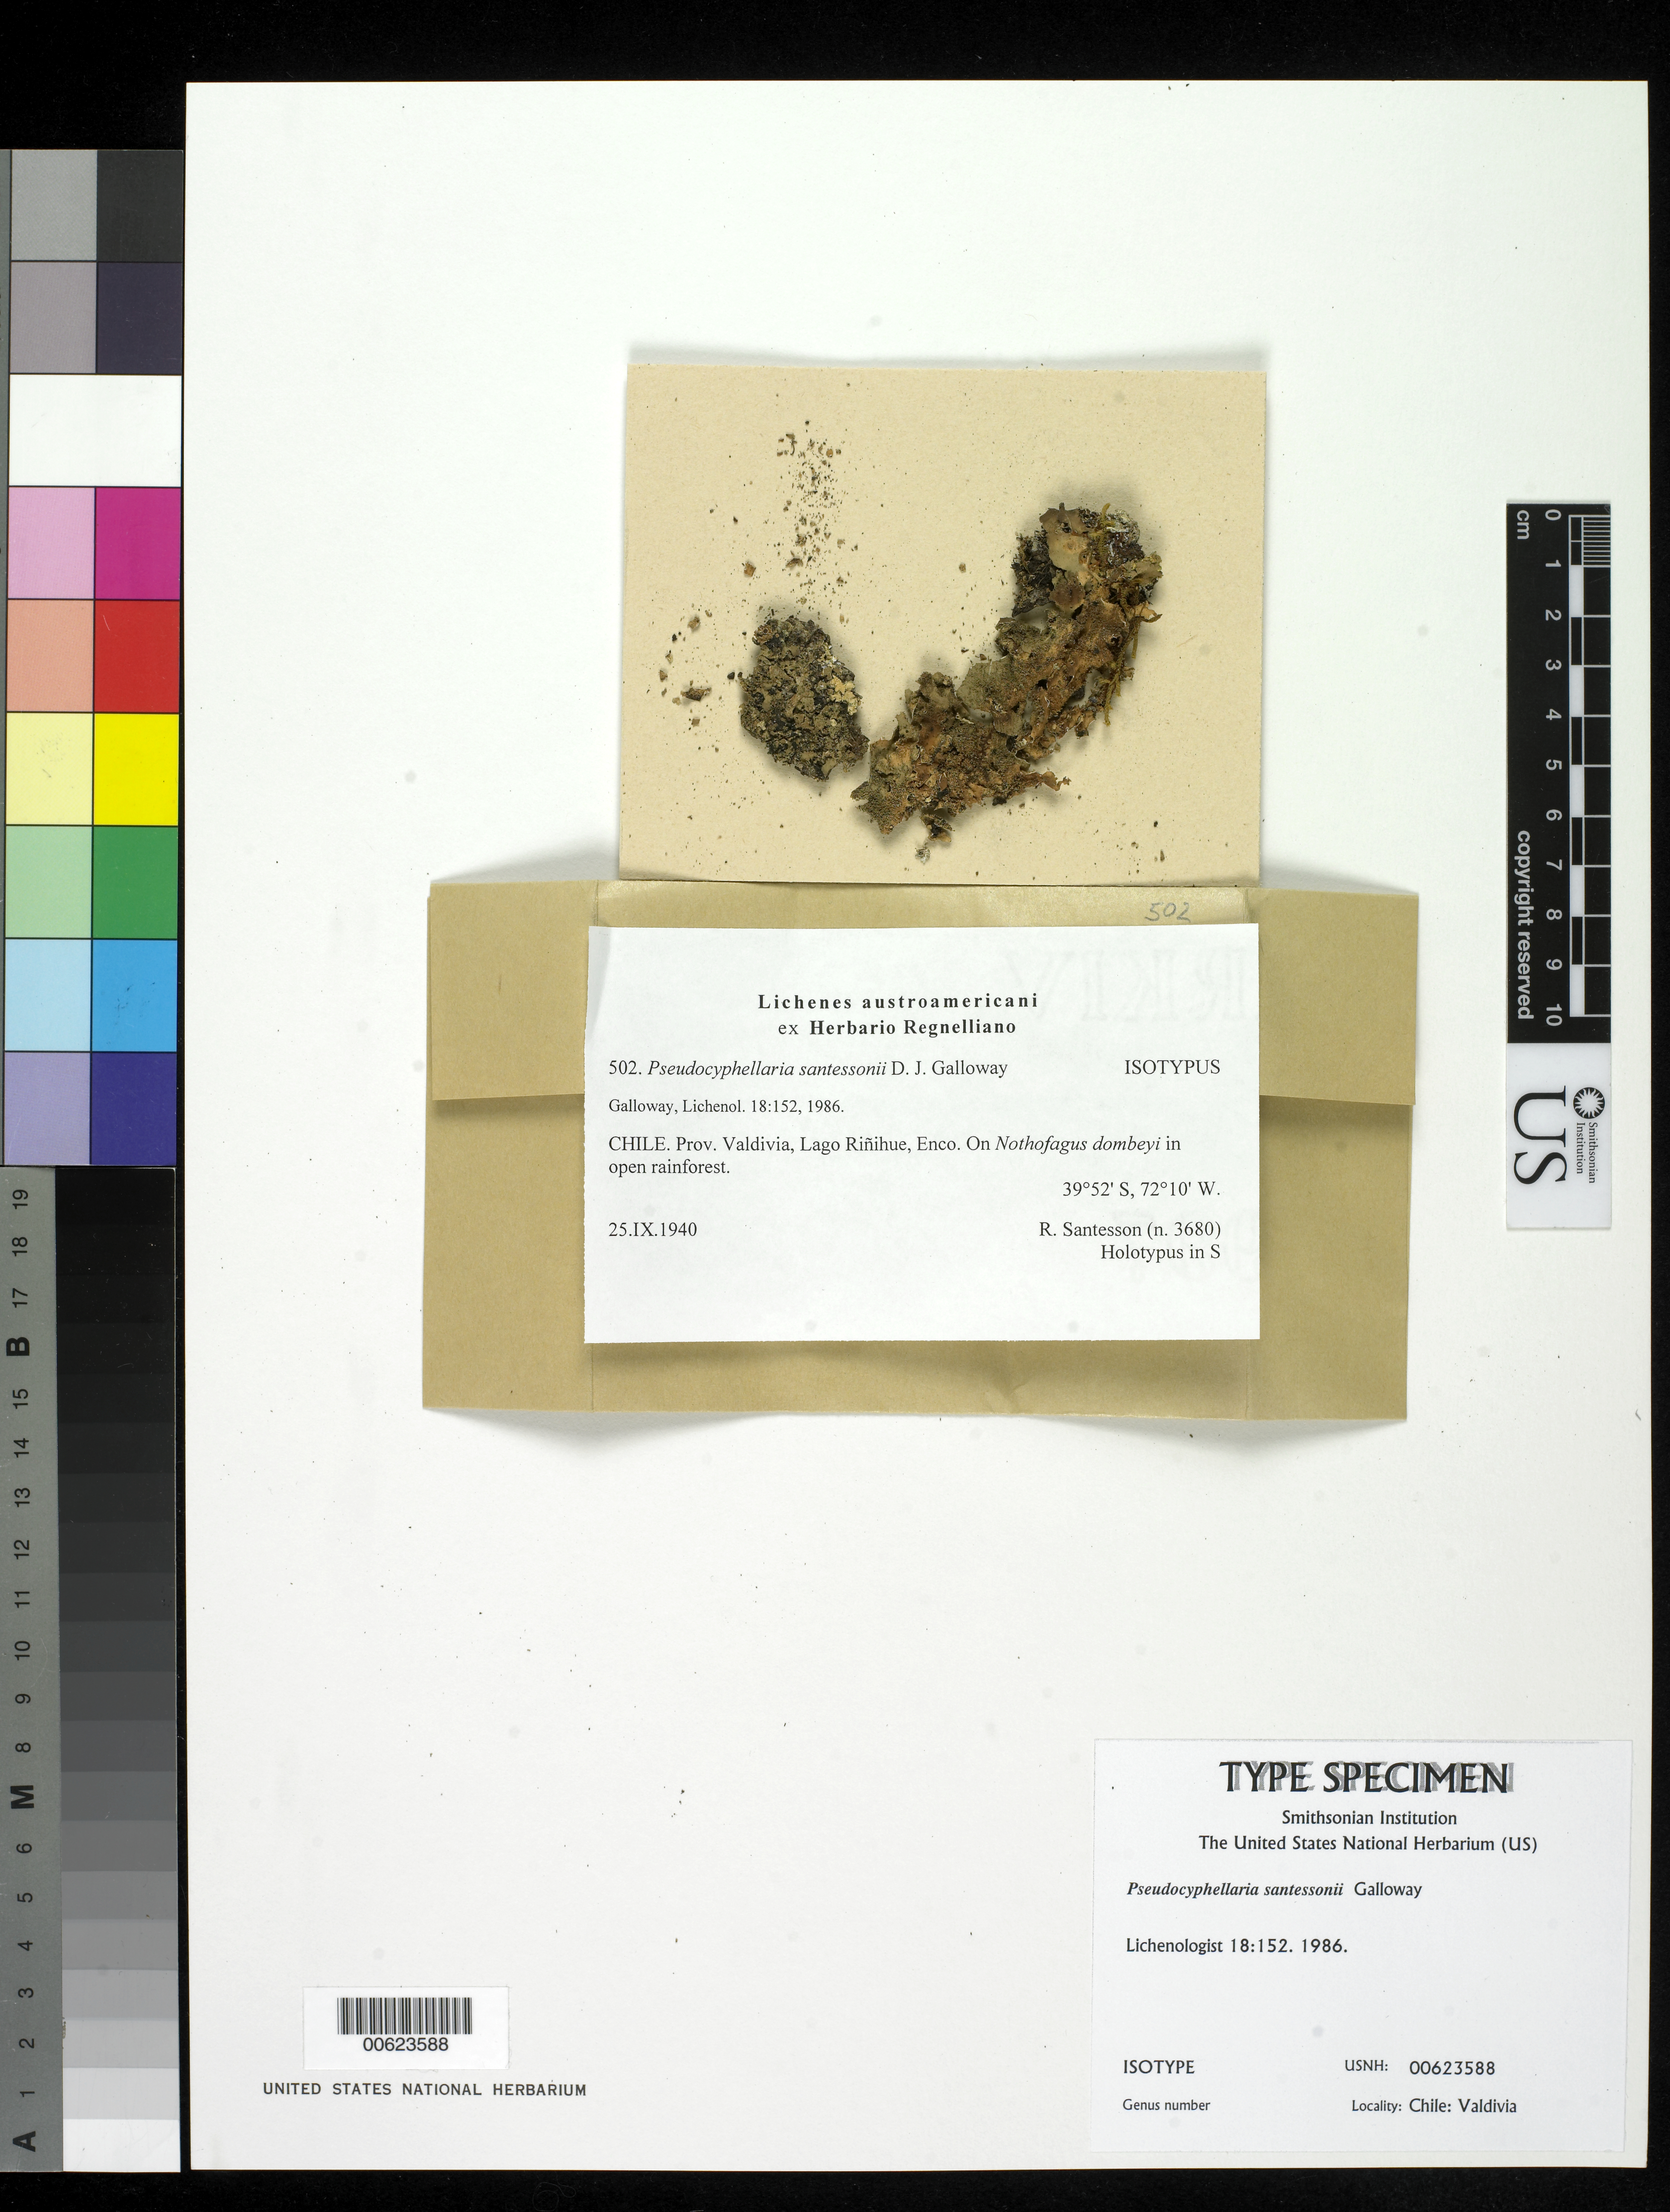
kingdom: Fungi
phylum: Ascomycota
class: Lecanoromycetes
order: Peltigerales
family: Lobariaceae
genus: Pseudocyphellaria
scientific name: Pseudocyphellaria santessonii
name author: Galloway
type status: Isotype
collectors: R. Santesson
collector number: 3680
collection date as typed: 25 Sep 1940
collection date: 1940-09-25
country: Chile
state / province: Los Ríos (XIV)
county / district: Valdivia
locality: Lago Rinihue, Enco.